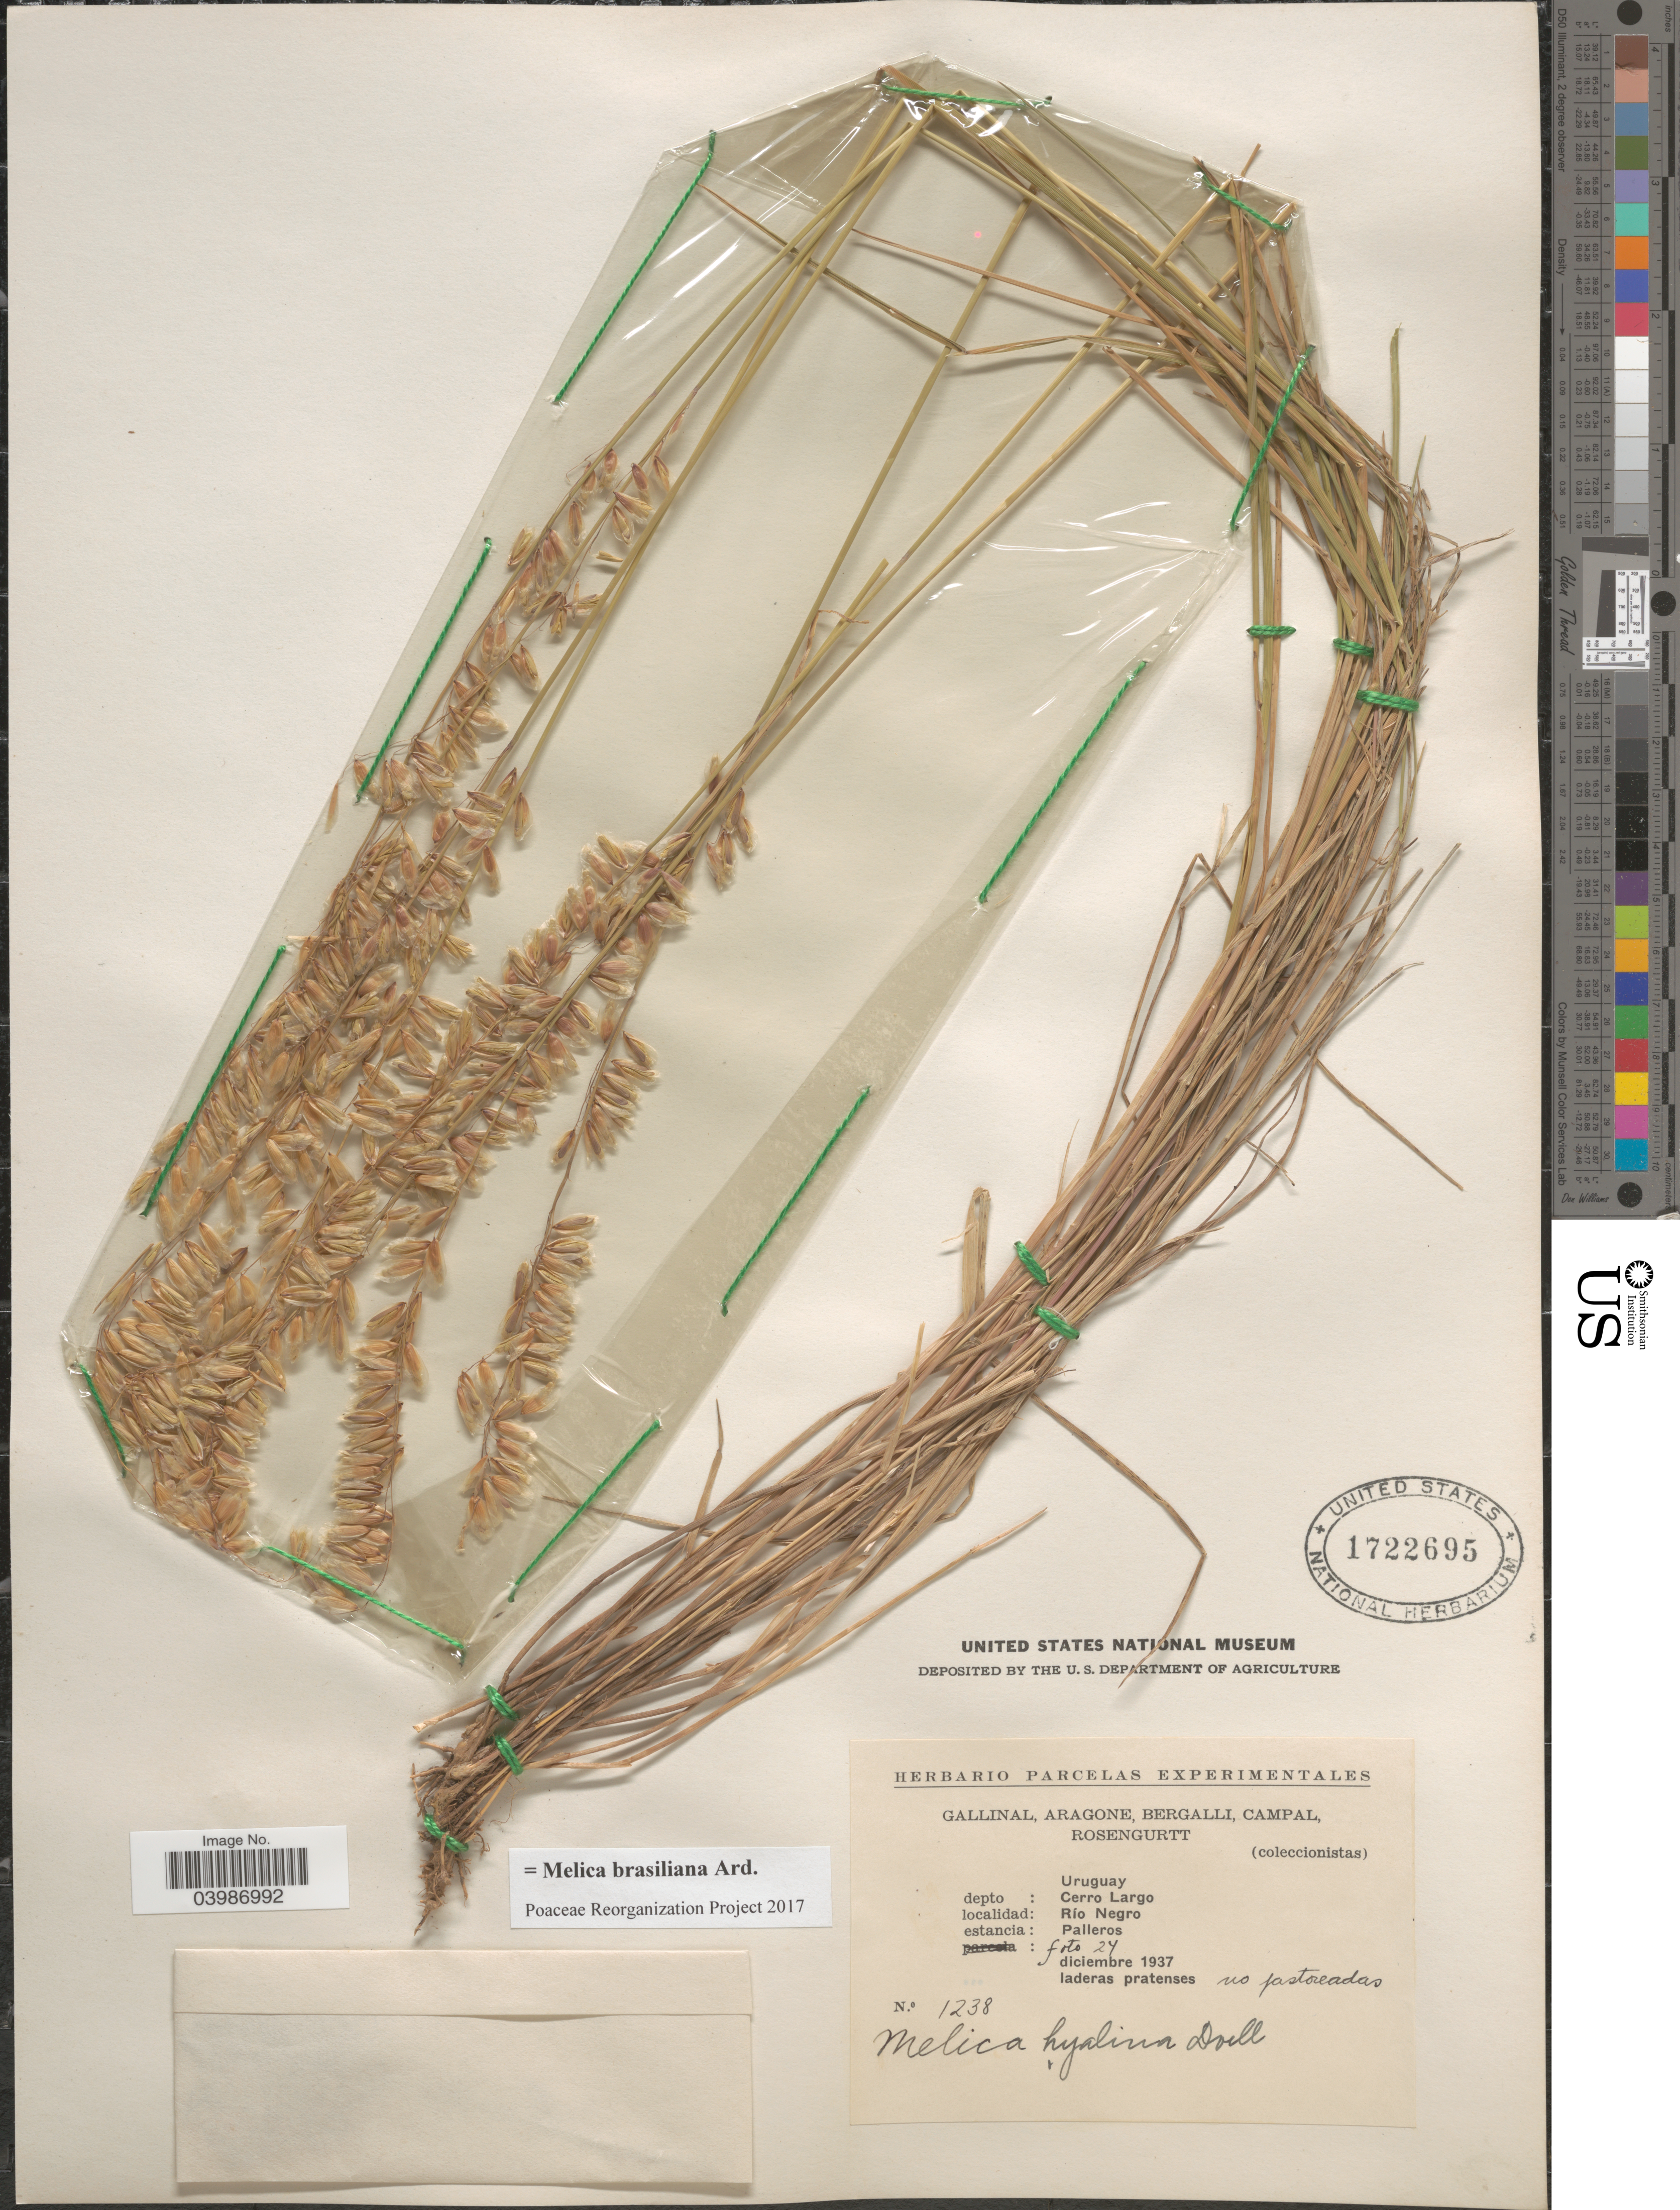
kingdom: Plantae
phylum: Tracheophyta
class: Liliopsida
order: Poales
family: Poaceae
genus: Melica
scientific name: Melica brasiliana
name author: Ard.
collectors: -. Gallinal, -- Aragone, -- Bergalli, -- Campal & Rosengurtt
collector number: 1238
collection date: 1937-12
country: Uruguay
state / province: Cerro Largo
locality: Depto: Cerro Largo. Río Negro. Estancia: Palleros. Foto 24.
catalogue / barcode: US 1722695